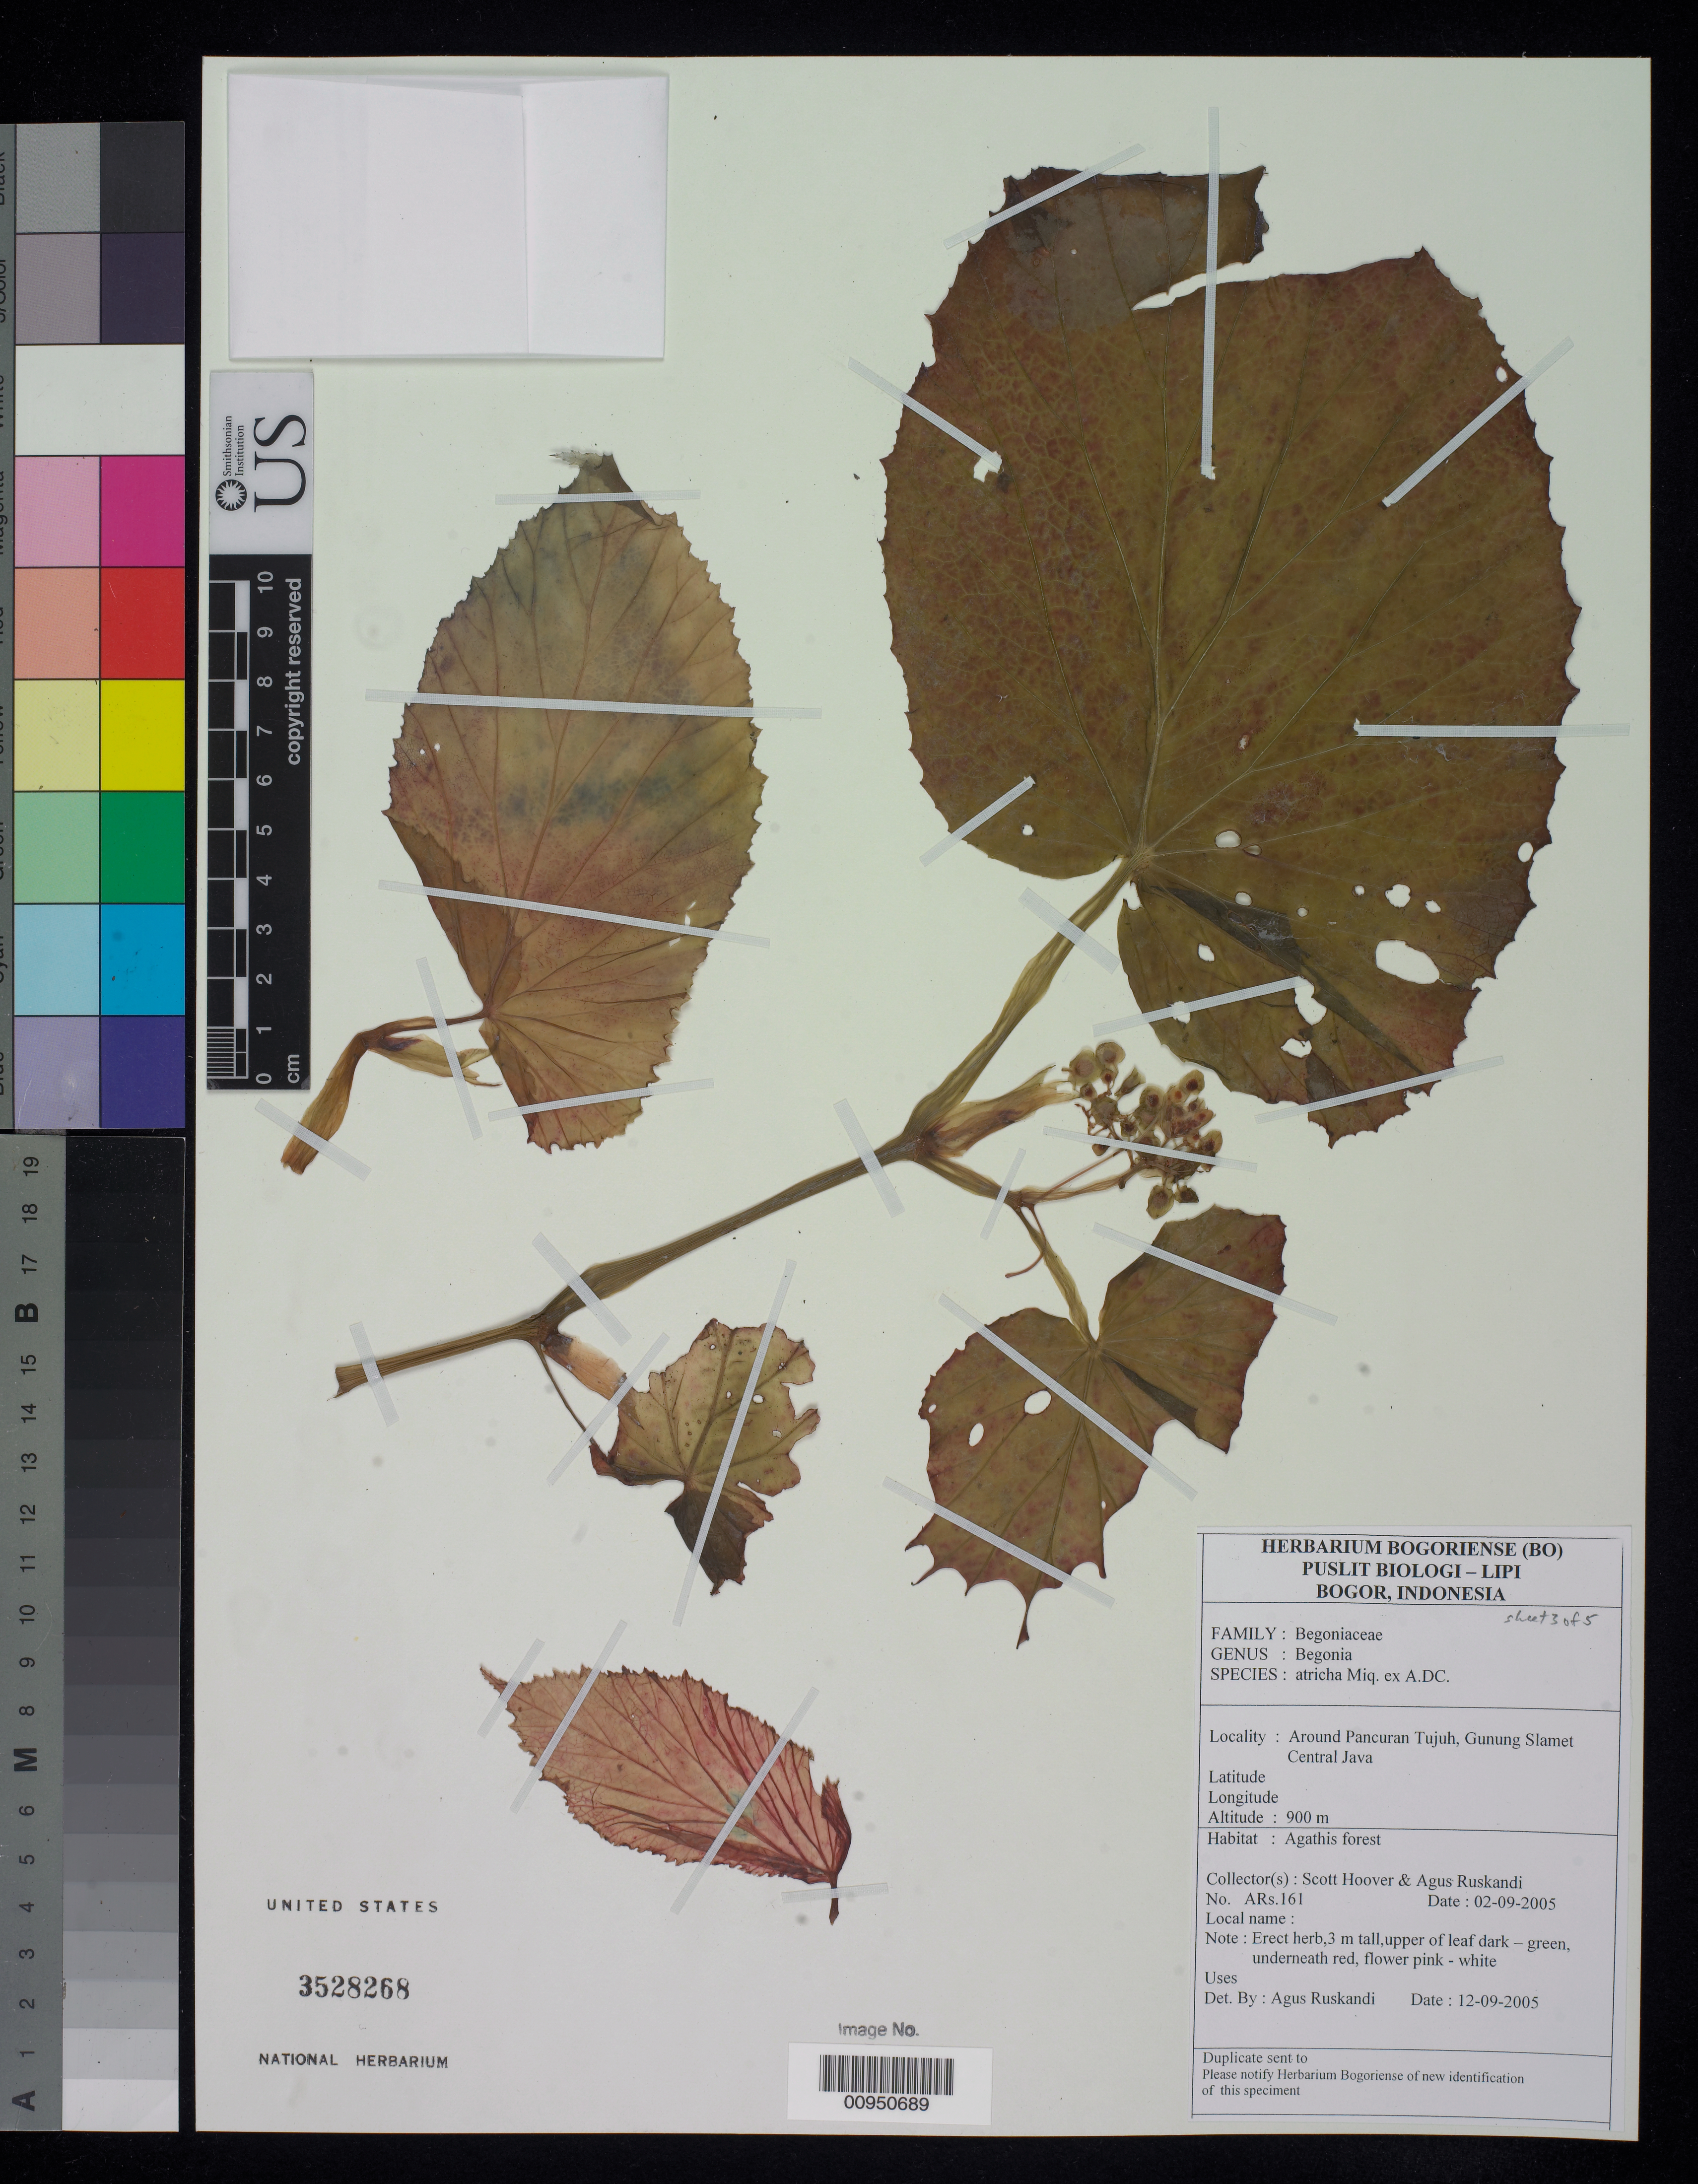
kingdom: Plantae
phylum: Tracheophyta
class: Magnoliopsida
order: Cucurbitales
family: Begoniaceae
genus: Begonia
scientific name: Begonia atricha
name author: (Miq.) Miq. ex A. DC.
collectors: W. S. Hoover & A. Ruskandi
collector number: ARS. 161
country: Indonesia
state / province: Java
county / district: Jawa Tengah (?)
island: Java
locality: Around Pancuran Tujuh, Gunung Slamet.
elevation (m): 800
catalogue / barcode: US 3528268